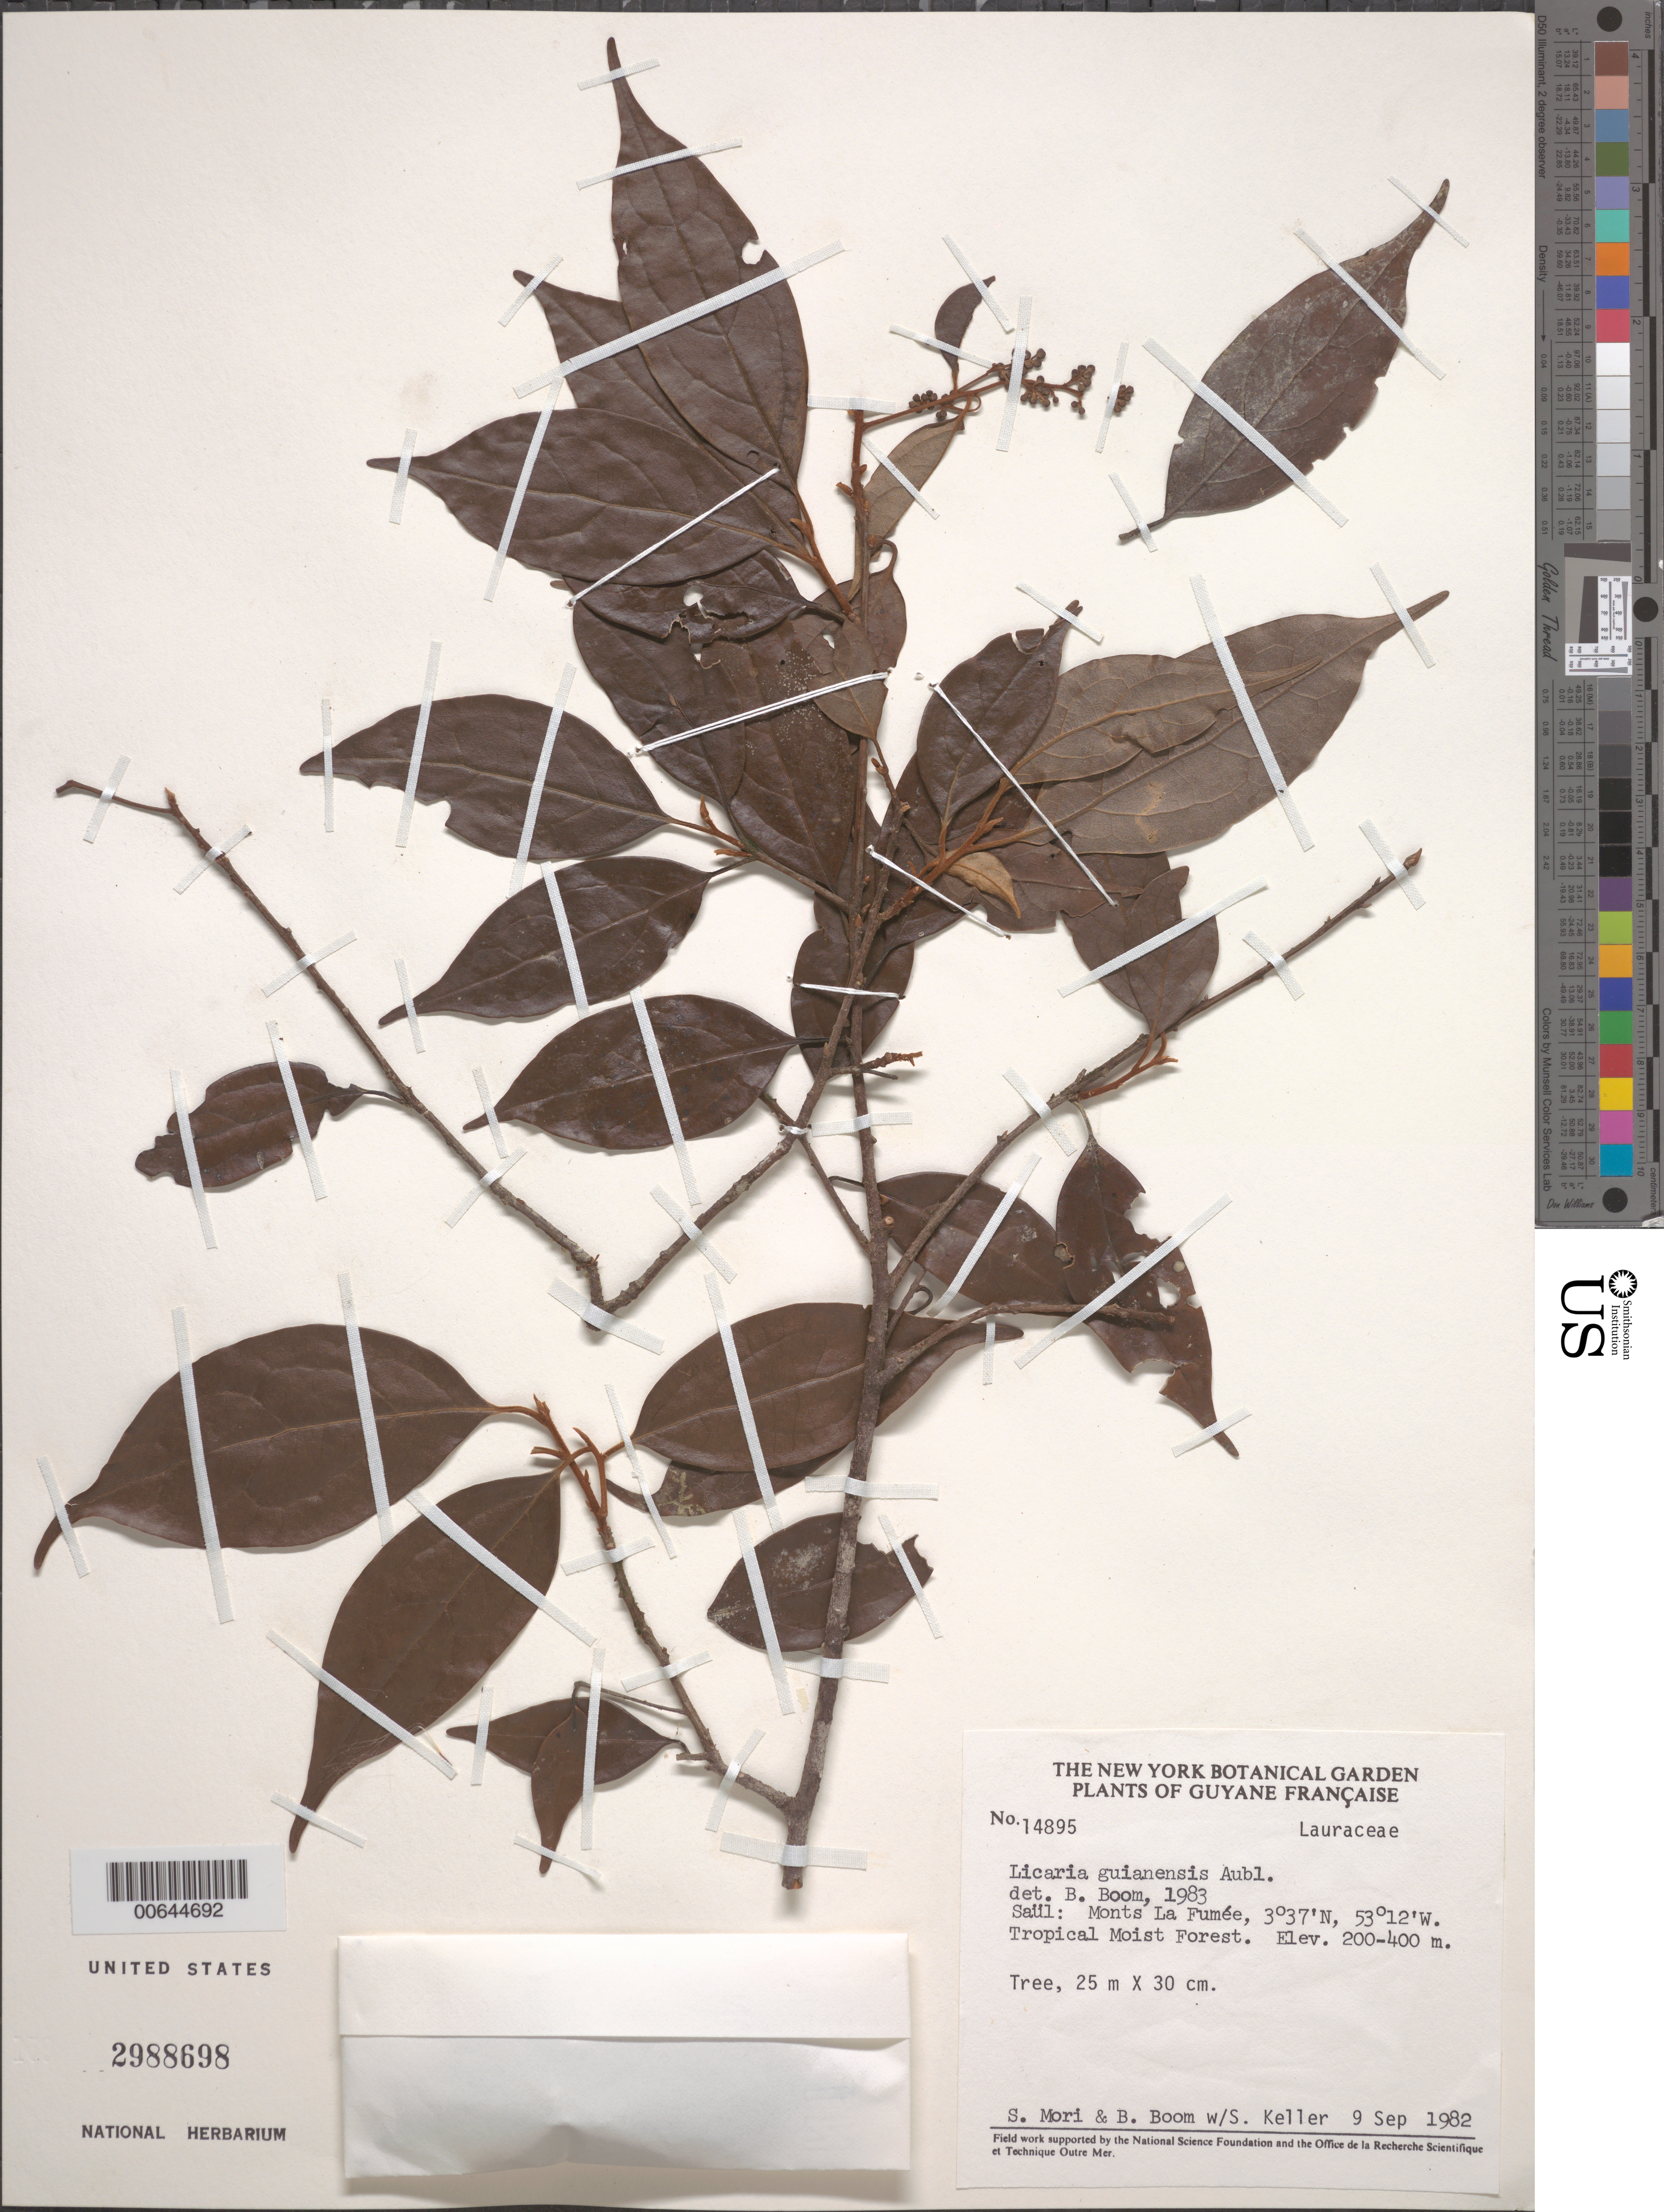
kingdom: Plantae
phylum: Tracheophyta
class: Magnoliopsida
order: Laurales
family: Lauraceae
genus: Licaria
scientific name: Licaria guianensis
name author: Aubl.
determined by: Boom, B. M.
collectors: S. Mori, B. M. Boom & S. Keller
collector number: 14895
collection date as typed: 9-Sep-82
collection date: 1982-09-09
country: French Guiana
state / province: Saint-Laurent-du-Maroni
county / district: Saül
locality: Saül, Monts La Fumée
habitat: Tropical moist forest.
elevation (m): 200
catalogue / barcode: US 2988698